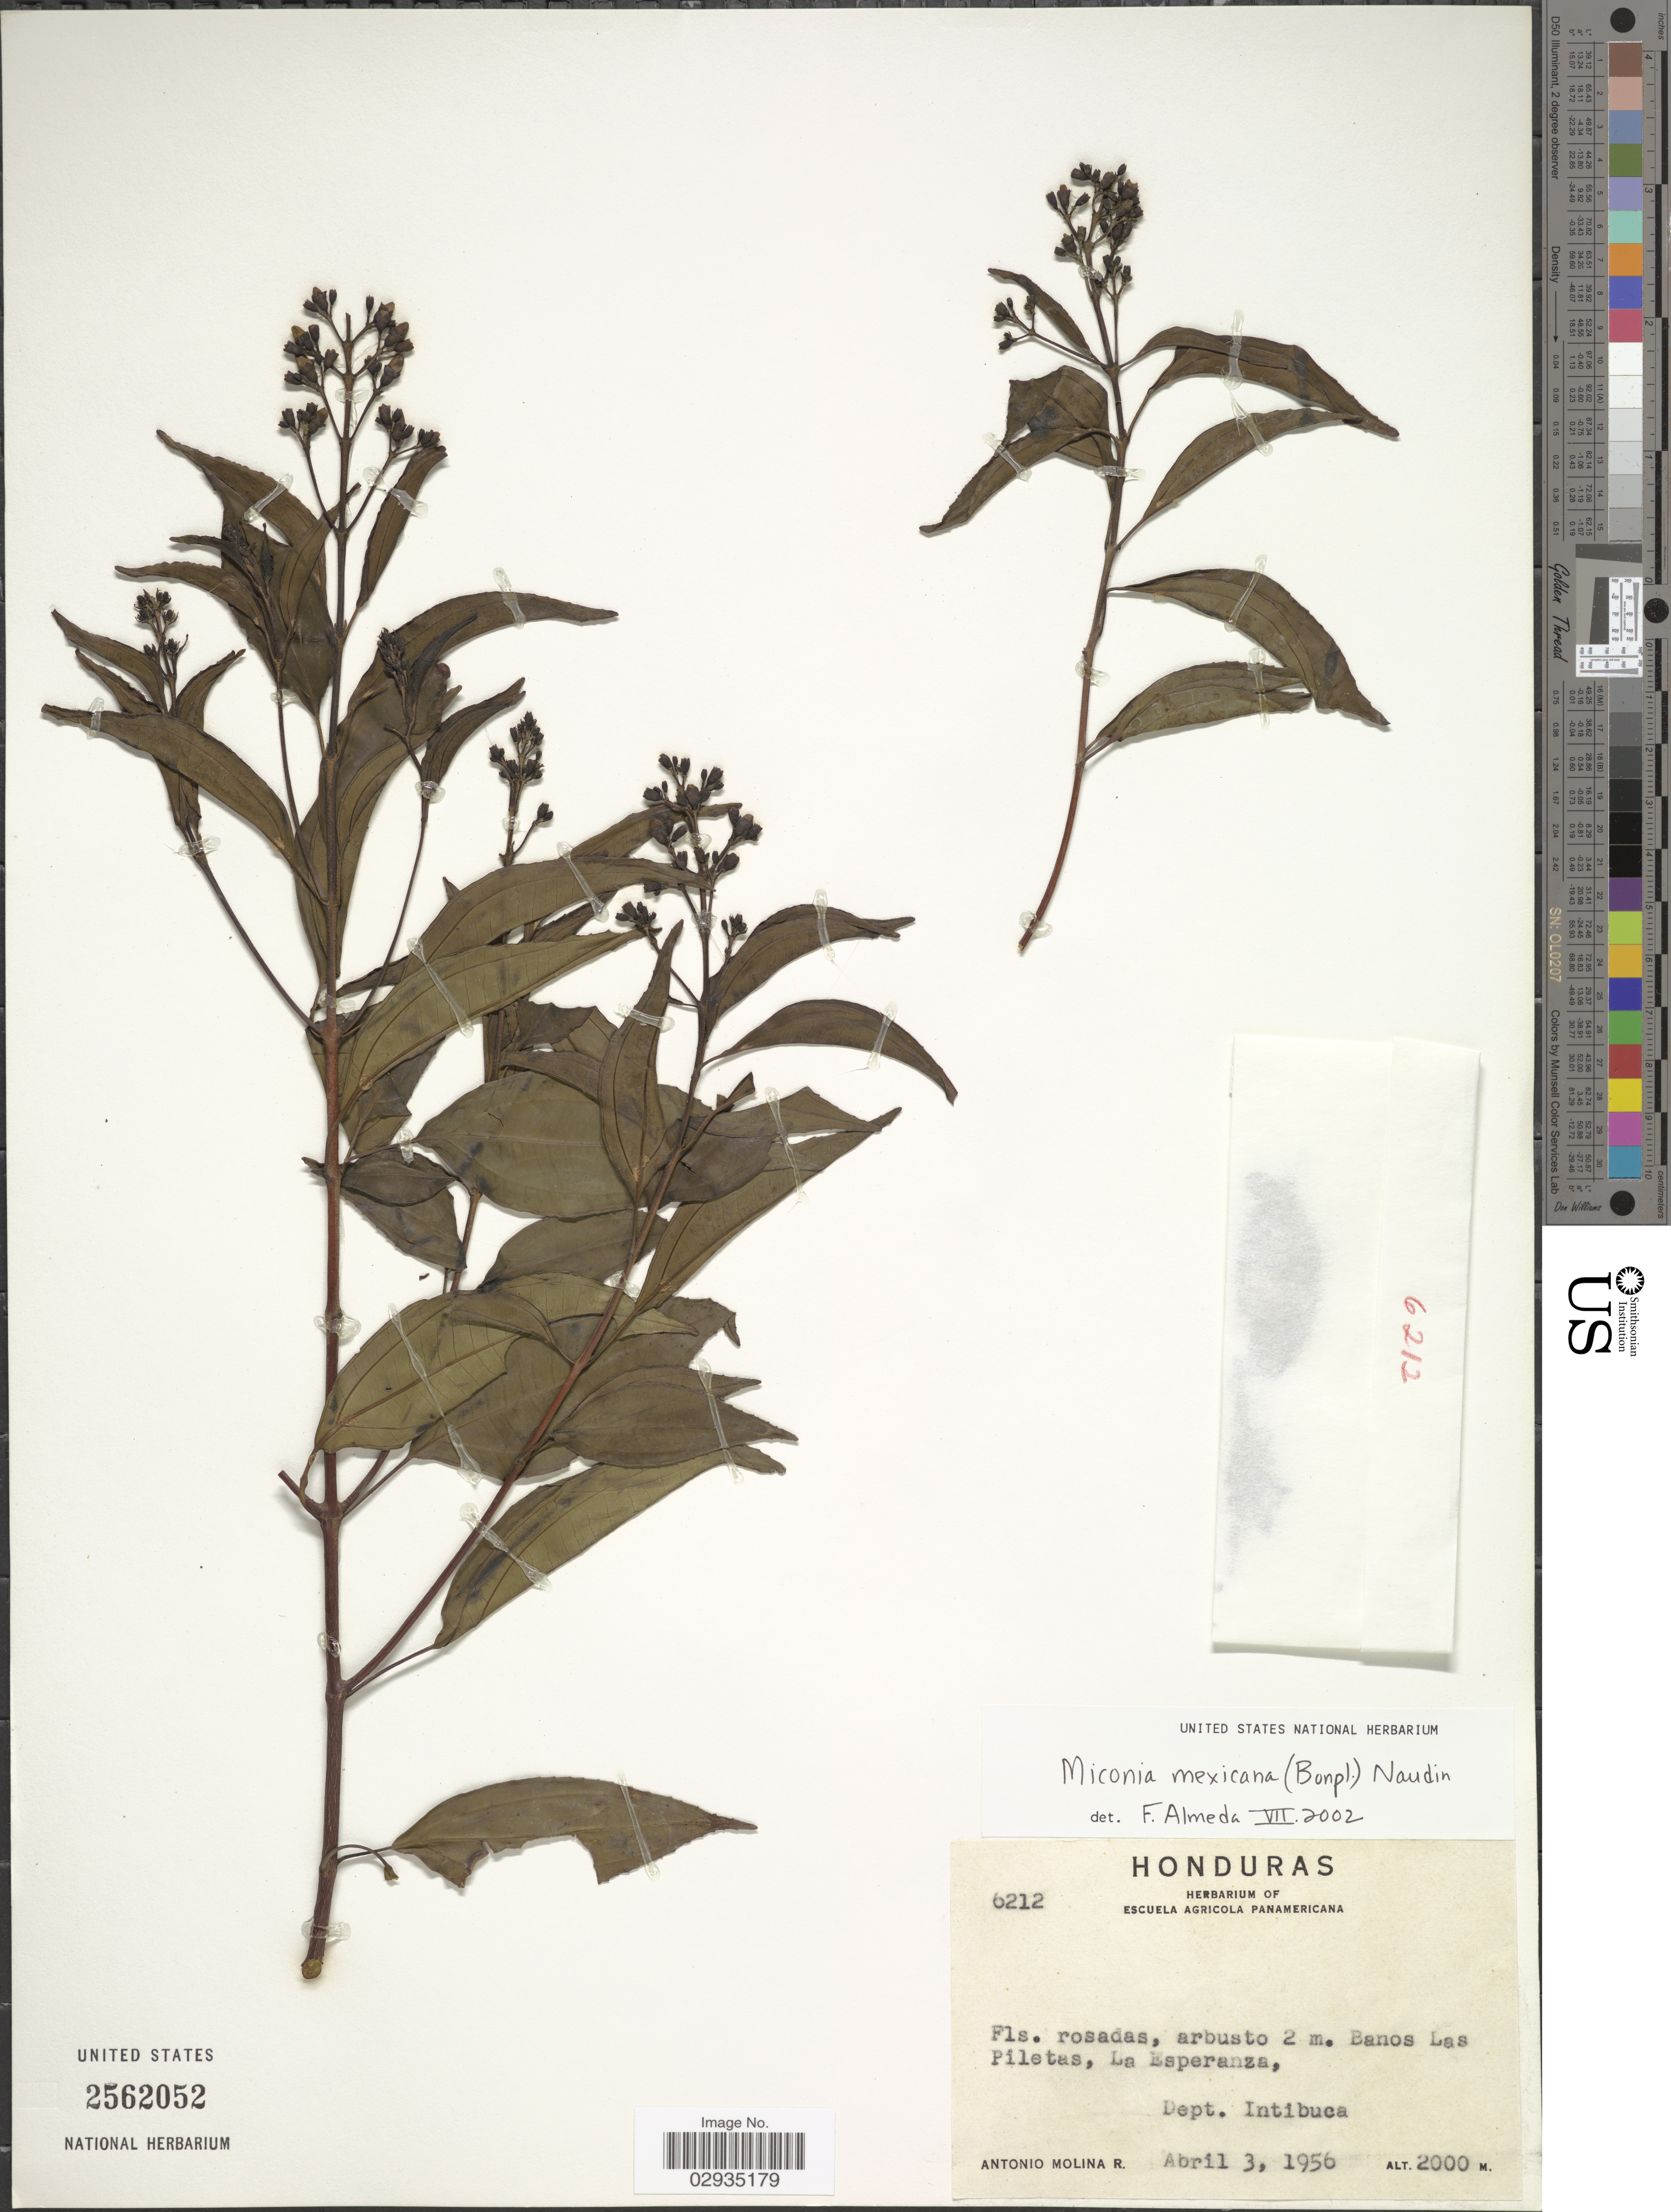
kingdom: Plantae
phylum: Tracheophyta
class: Magnoliopsida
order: Myrtales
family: Melastomataceae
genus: Miconia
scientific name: Miconia mexicana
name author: (Bonpl.) Naudin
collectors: A. Molina R.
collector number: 6212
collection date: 1956-04-03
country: Honduras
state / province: Intibuca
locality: Banos Las Piletas, La Esperanza, Dept. Intibuca.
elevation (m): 2000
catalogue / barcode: US 2562052